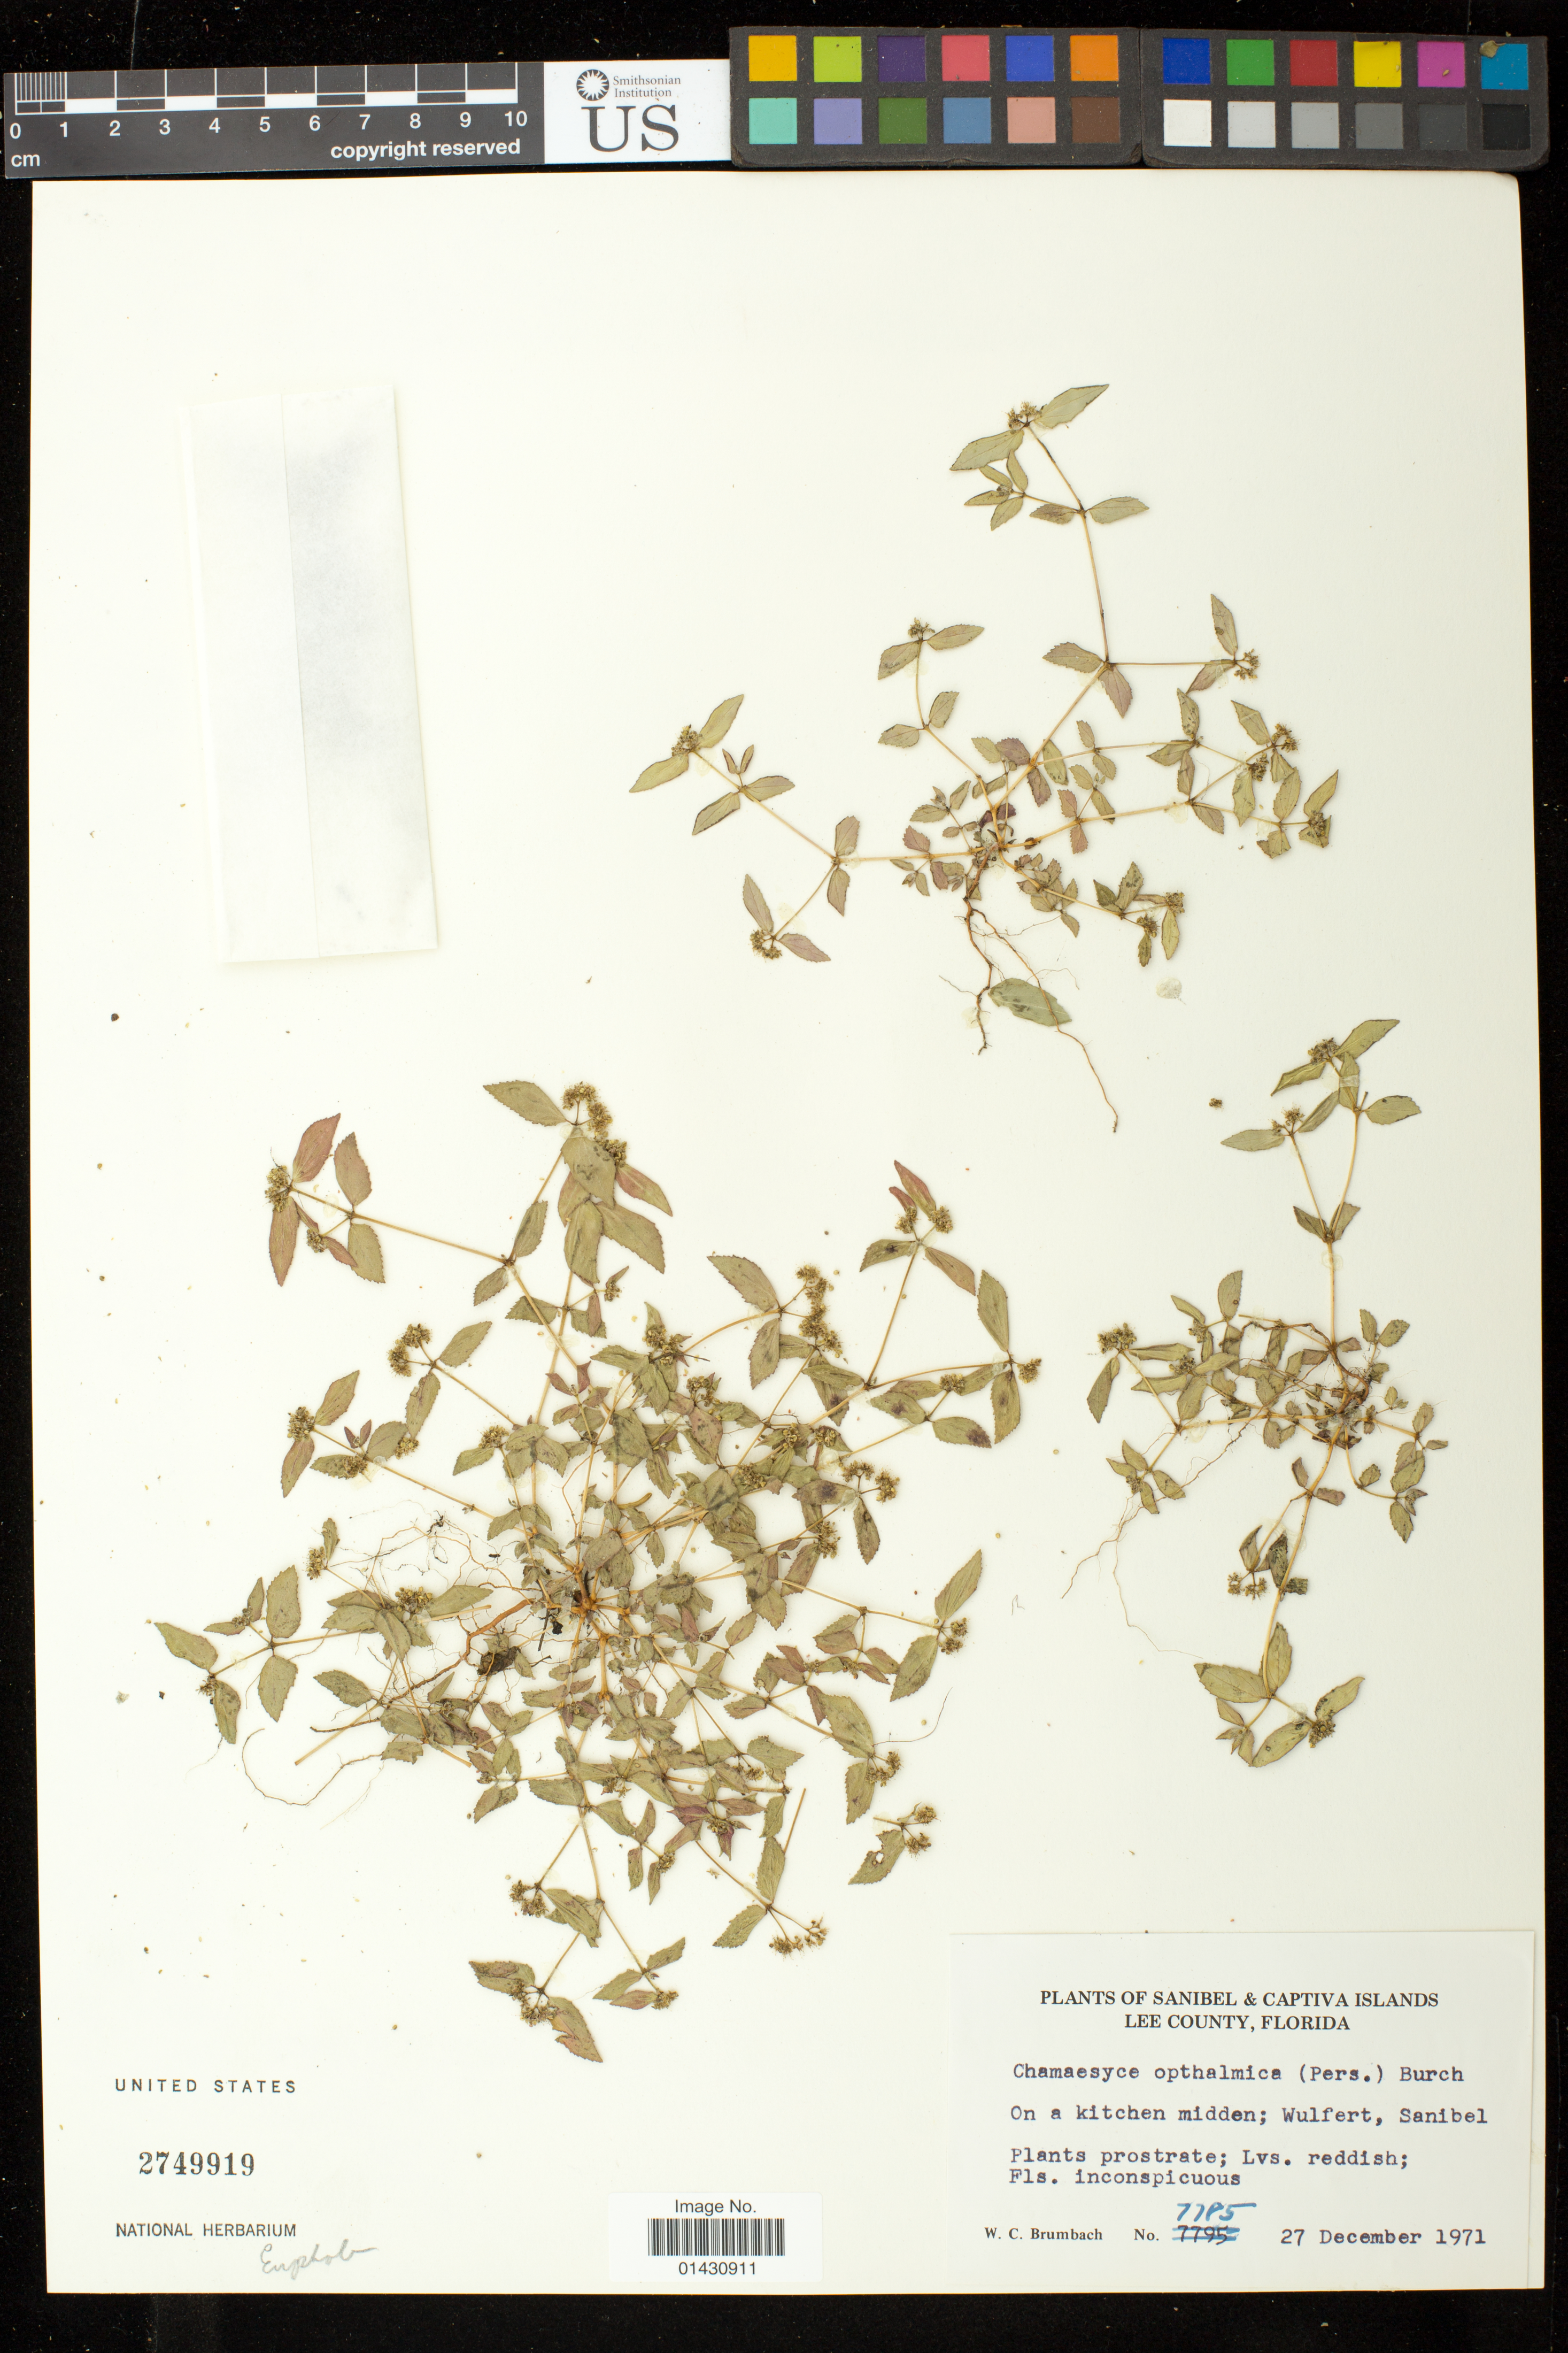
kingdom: Plantae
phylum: Tracheophyta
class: Magnoliopsida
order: Malpighiales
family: Euphorbiaceae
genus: Euphorbia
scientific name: Euphorbia ophthalmica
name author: Pers.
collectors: W. C. Brumbach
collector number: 7785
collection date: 1971-12-27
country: United States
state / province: Florida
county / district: Lee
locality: Wulfert, Sanibel.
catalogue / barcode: US 2749919